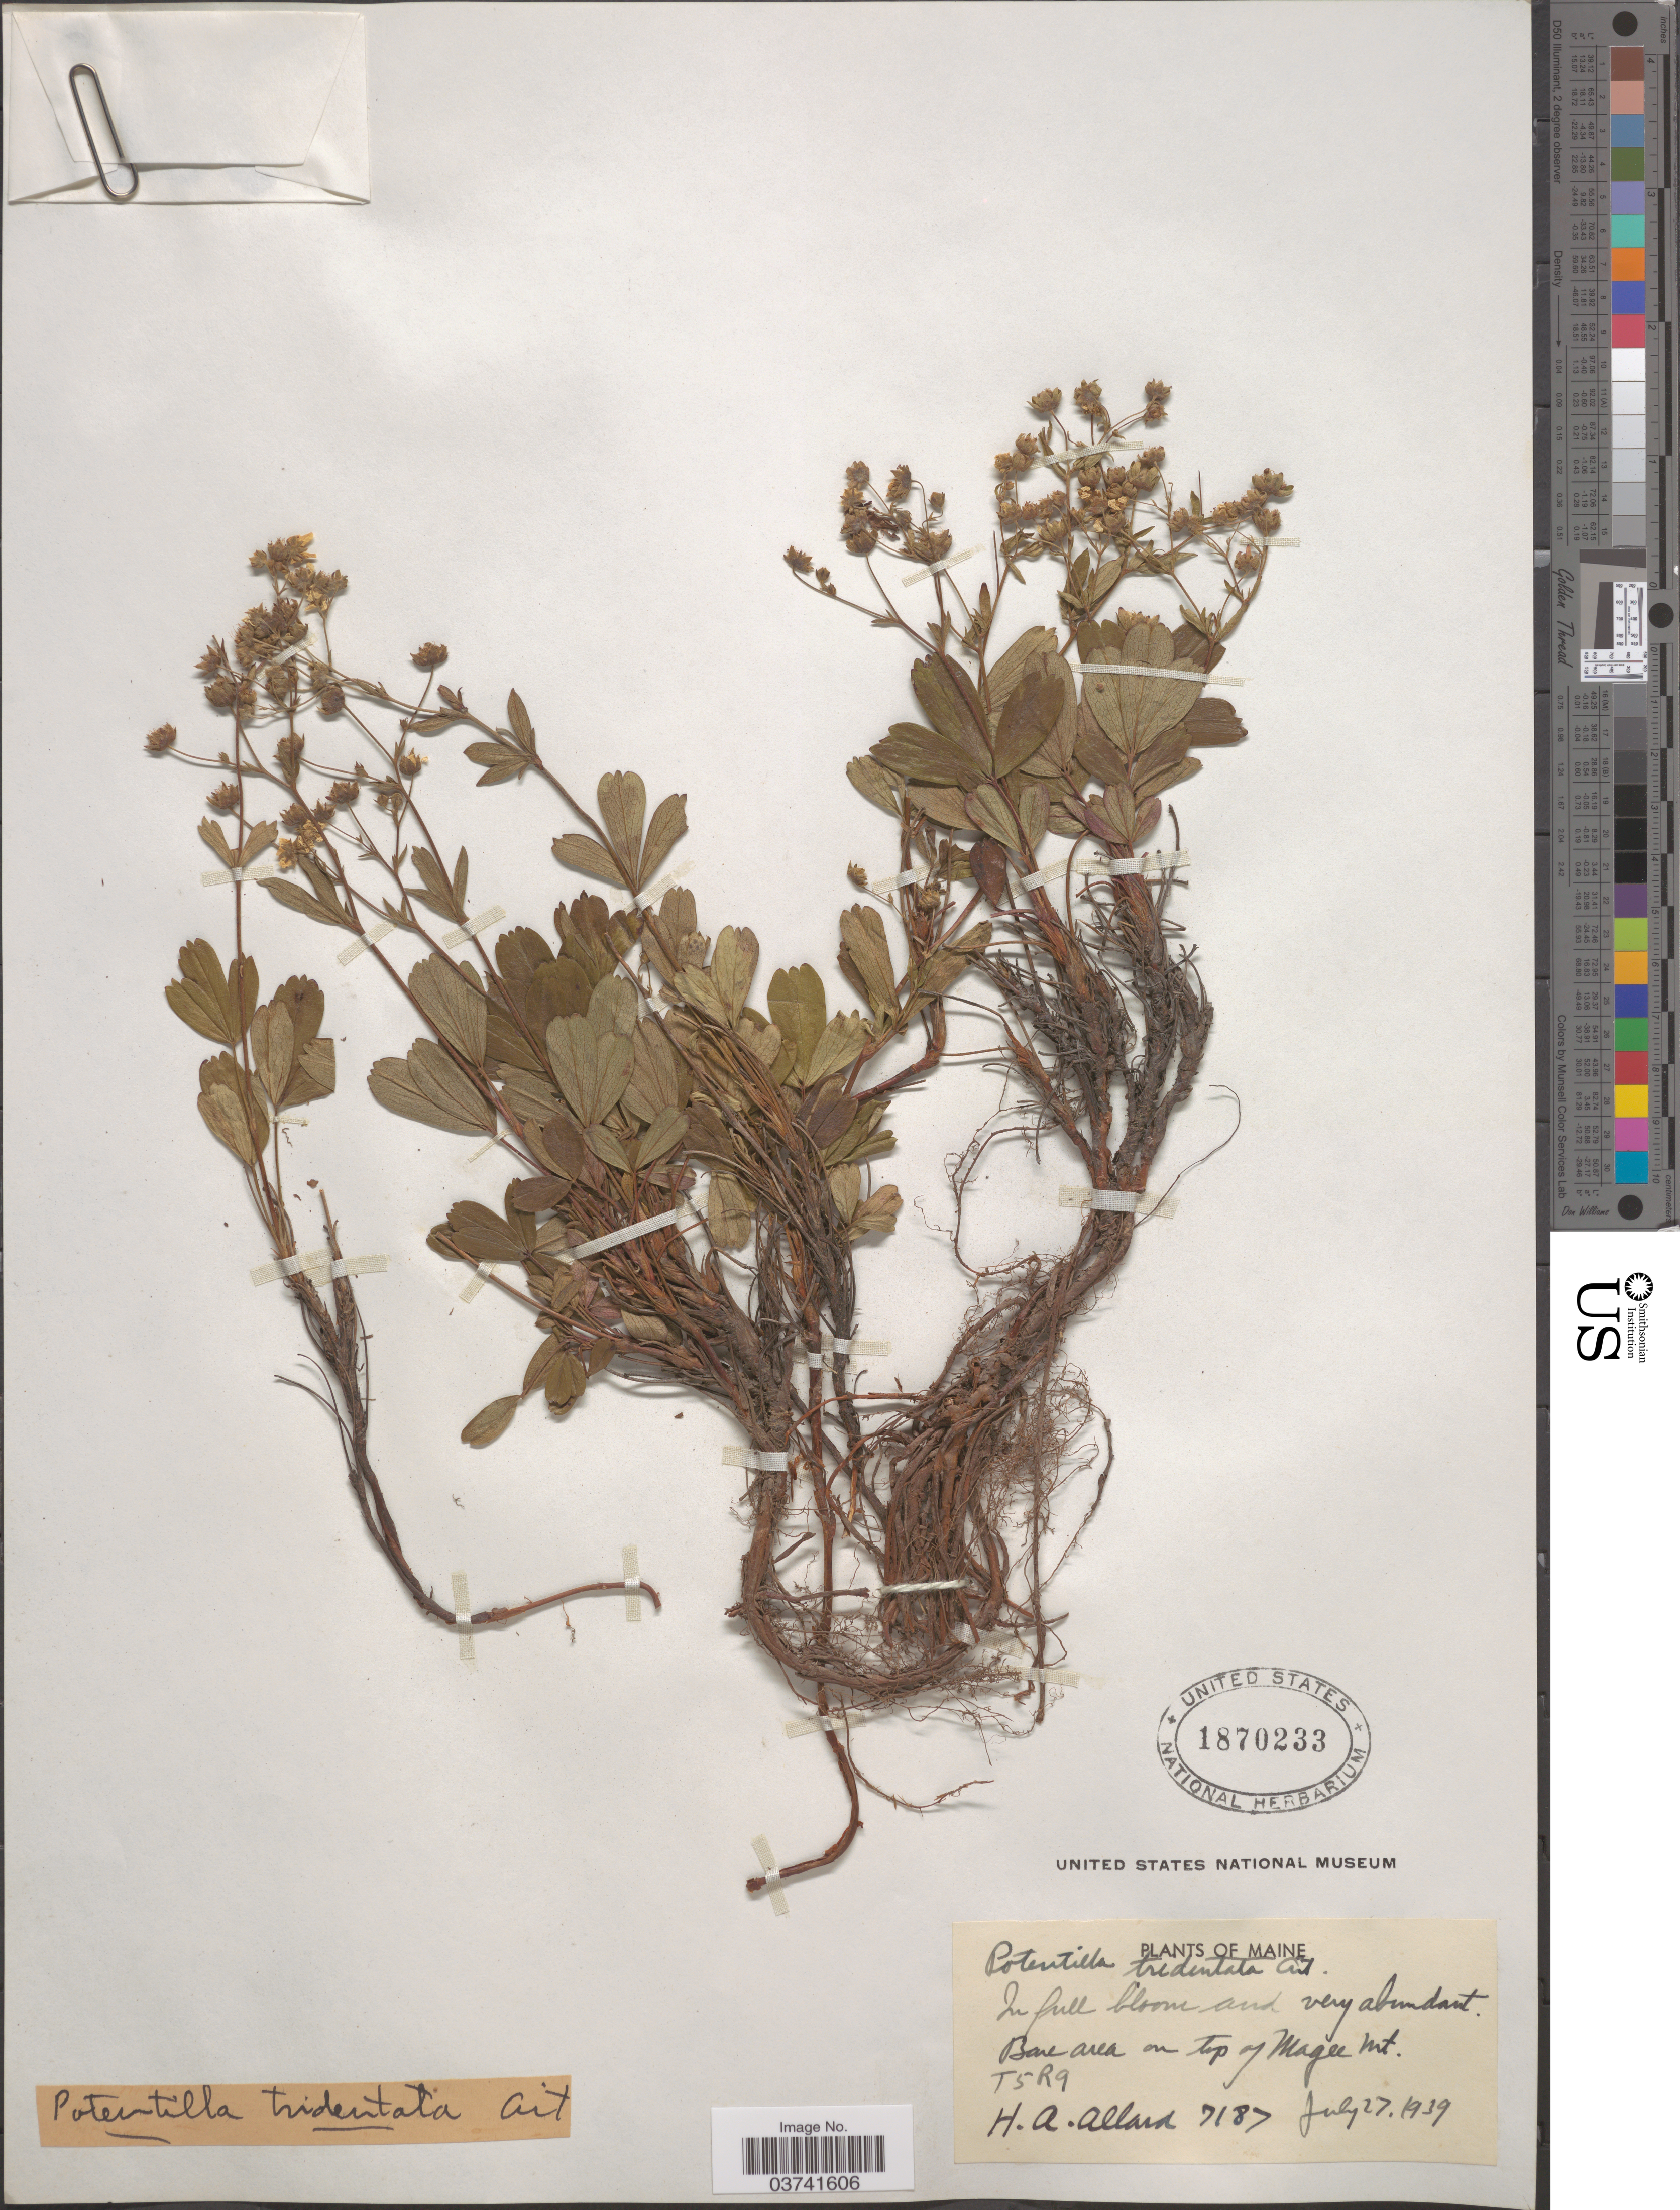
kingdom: Plantae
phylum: Tracheophyta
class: Magnoliopsida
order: Rosales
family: Rosaceae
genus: Potentilla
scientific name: Potentilla tridentata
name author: Aiton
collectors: H. A. Allard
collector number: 7187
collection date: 1939-07-27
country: United States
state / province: Maine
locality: Bare area on top of Magee Mt. T5R9.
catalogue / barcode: US 1870233